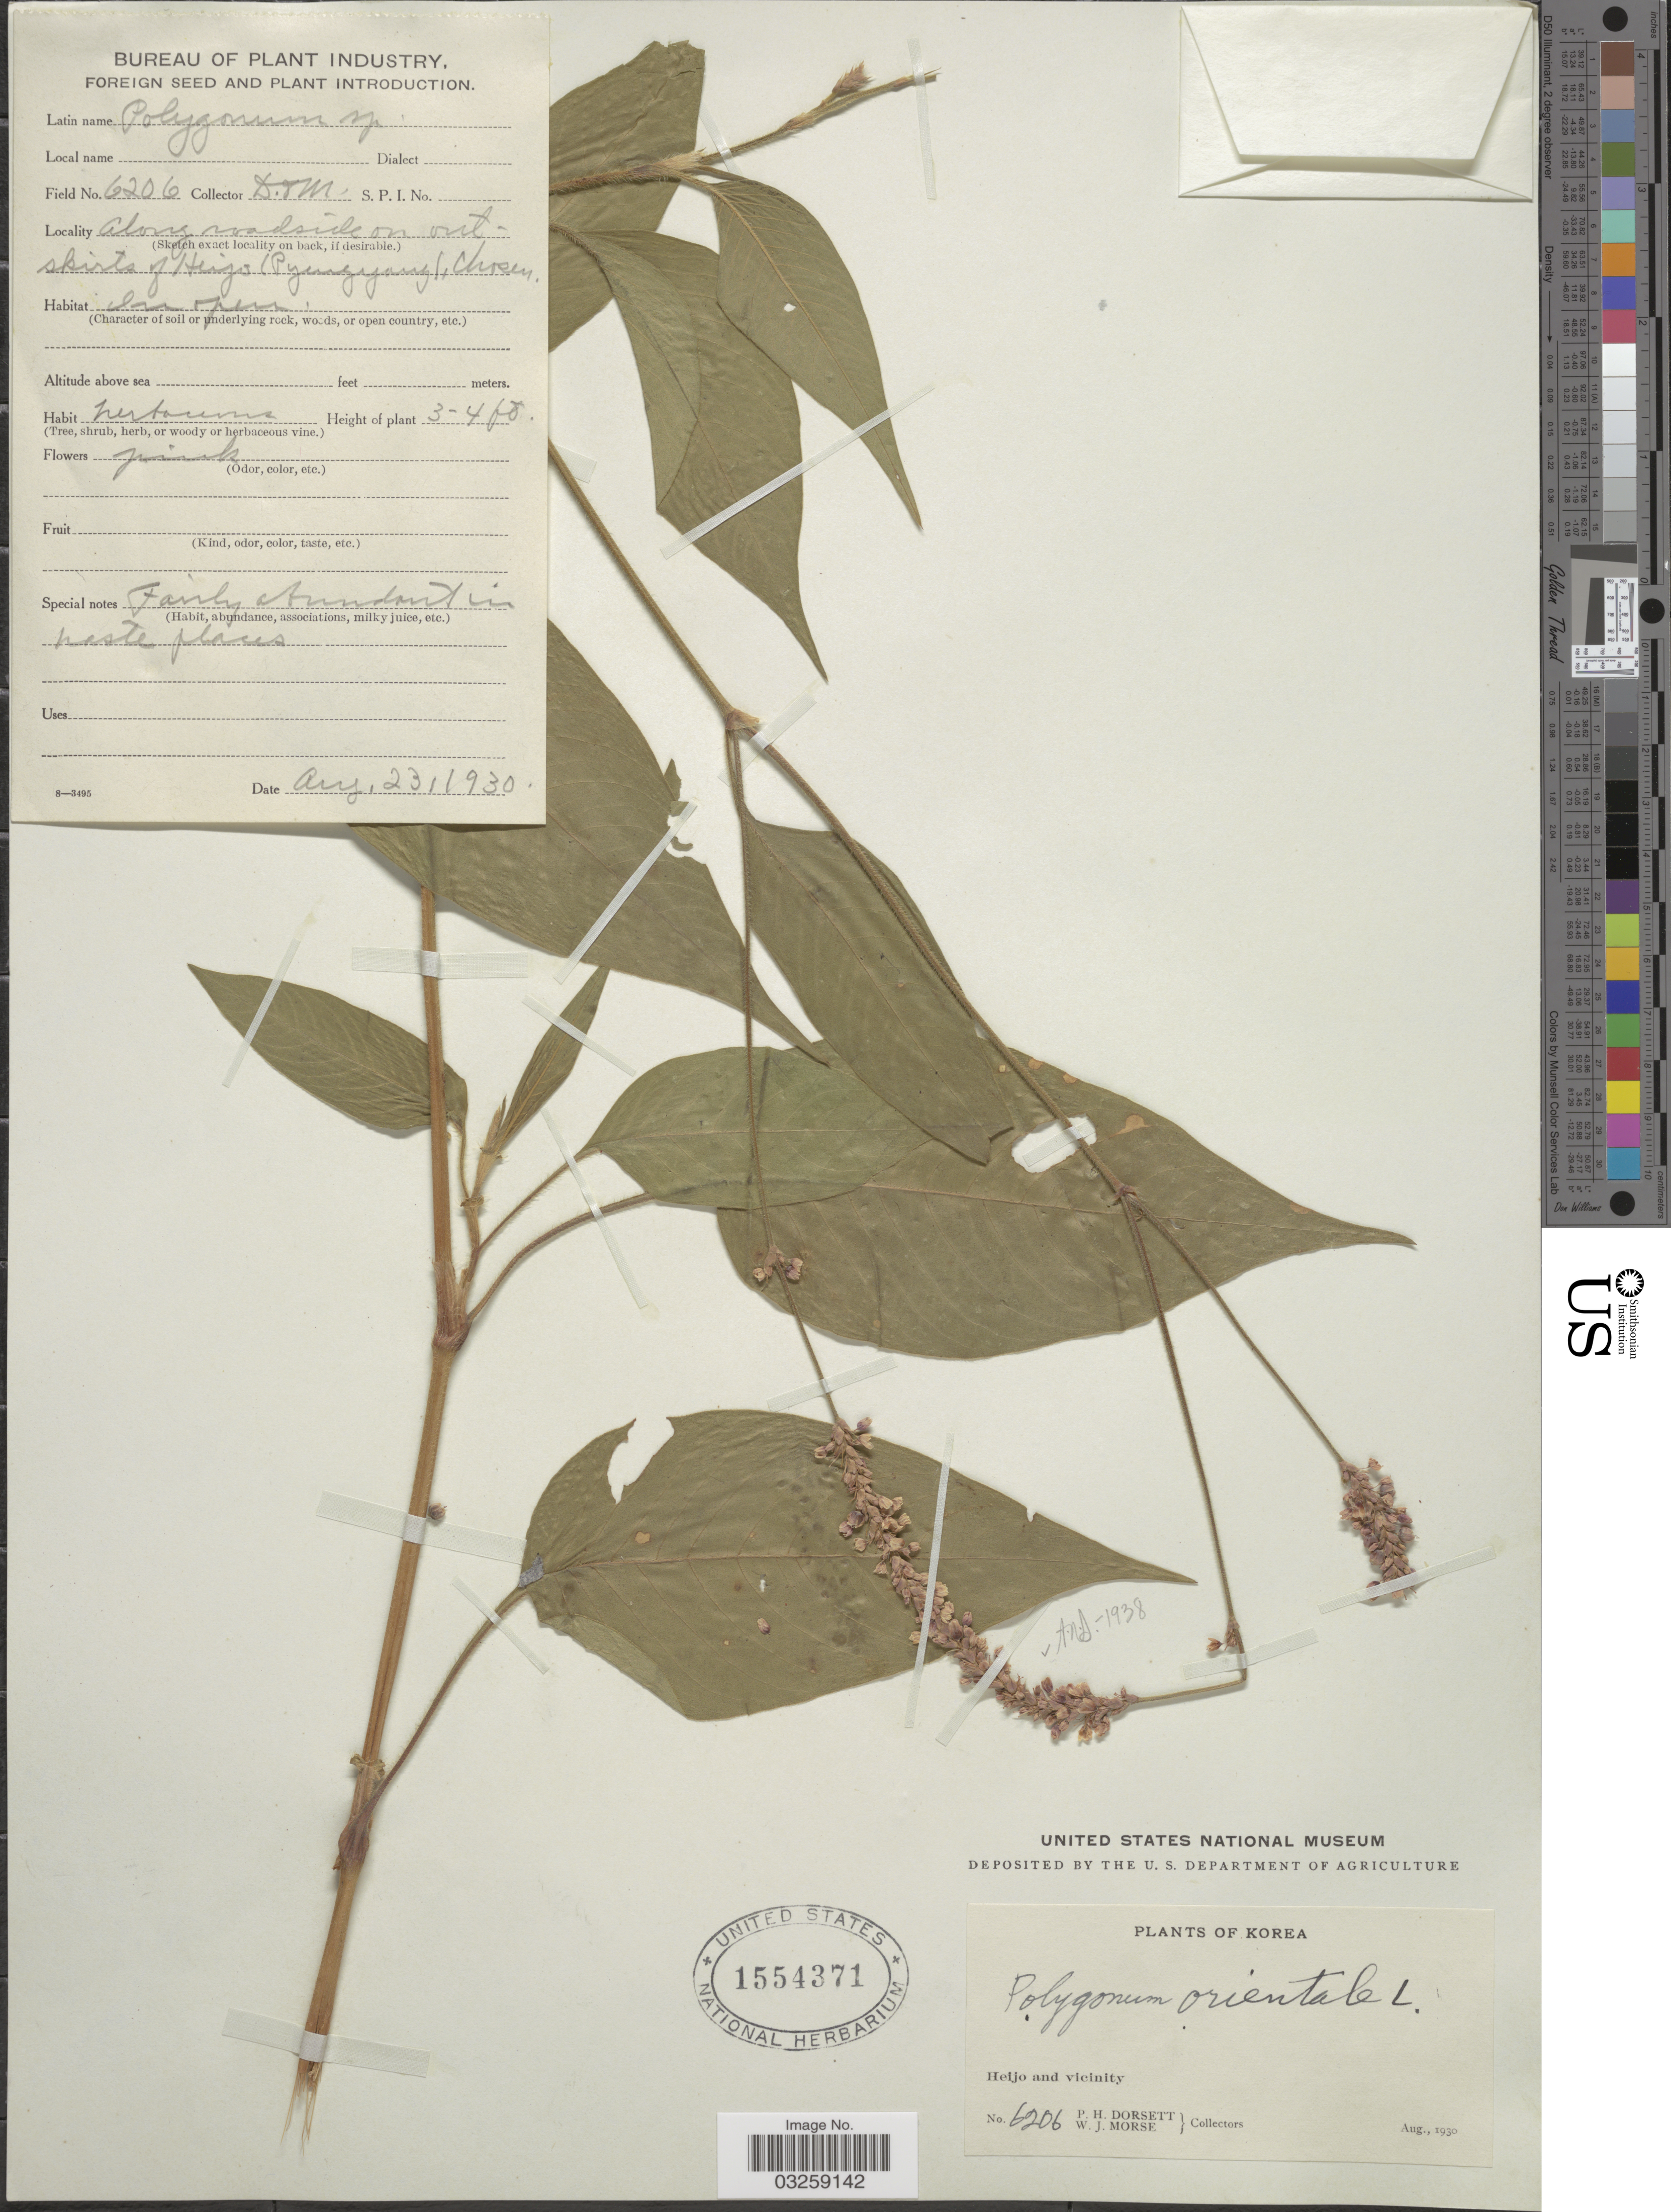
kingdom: Plantae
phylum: Tracheophyta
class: Magnoliopsida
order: Caryophyllales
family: Polygonaceae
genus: Polygonum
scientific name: Polygonum orientale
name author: L.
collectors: P. H. Dorsett & W. J. Morse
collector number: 6206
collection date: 1930-08-23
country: North Korea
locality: Korea. Along roadside on outskirts of Heijo (Pyengyang), Chosen. Heijo and vicinity.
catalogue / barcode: US 1554371